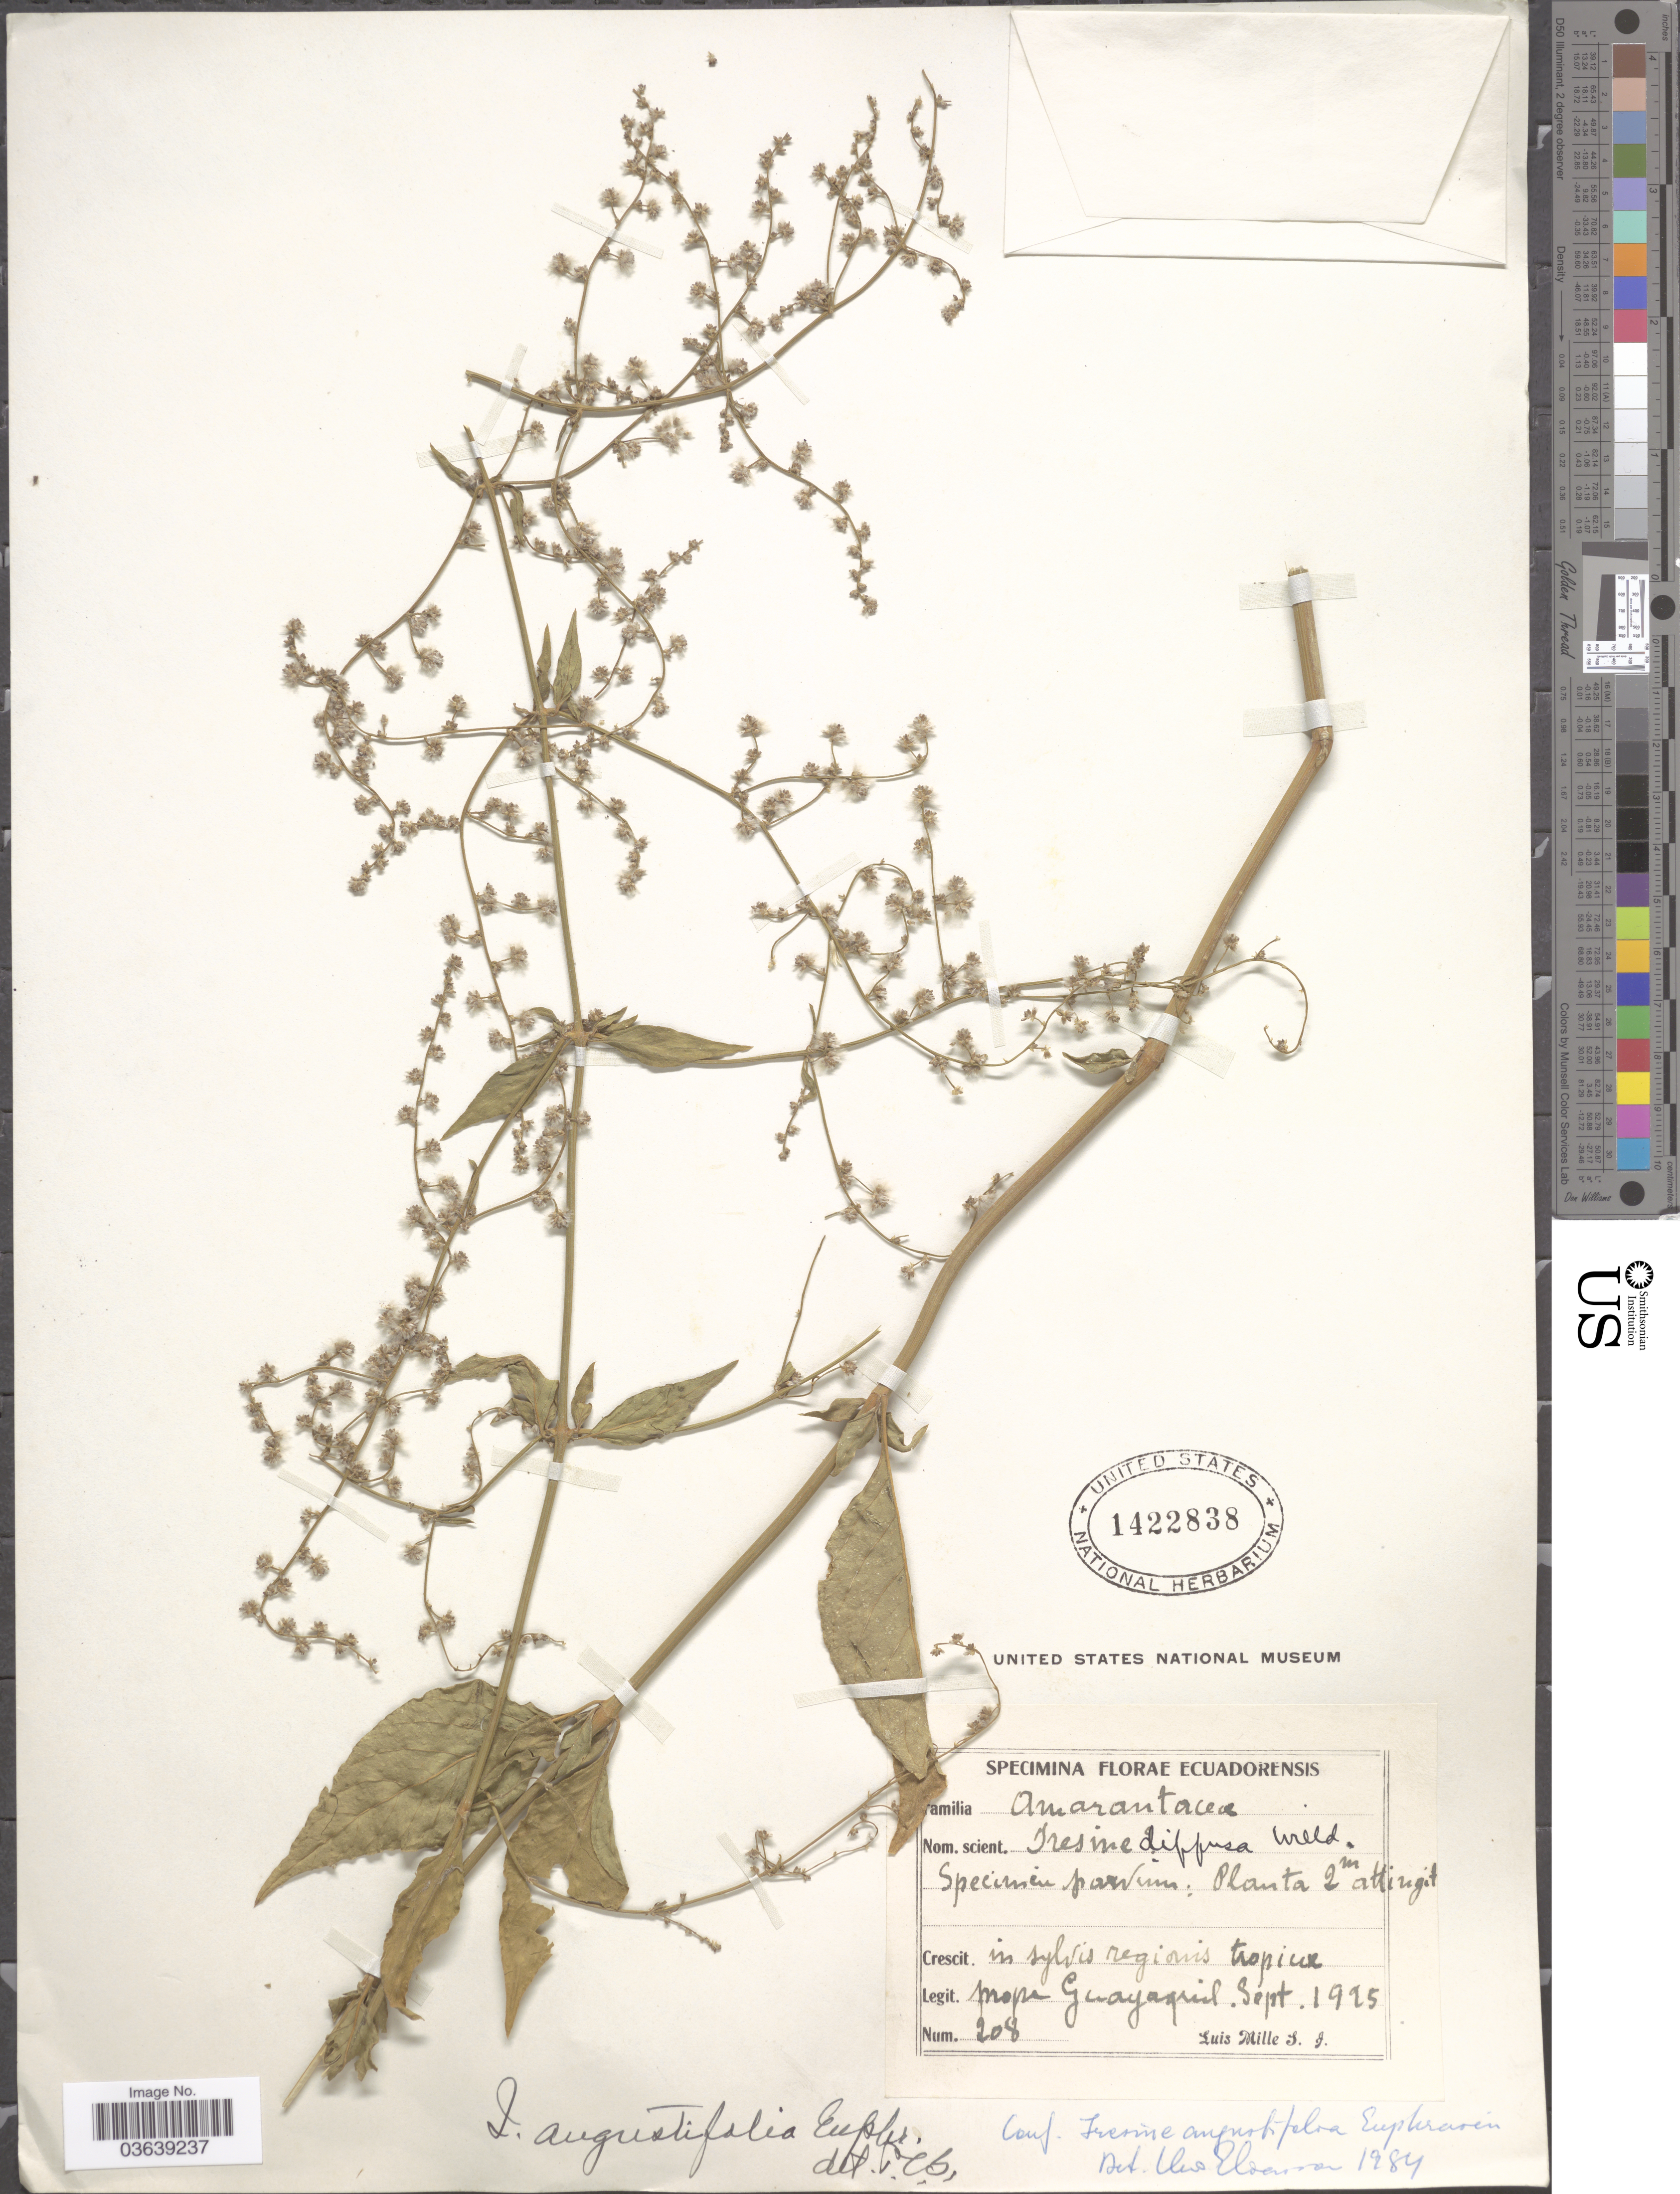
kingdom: Plantae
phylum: Tracheophyta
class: Magnoliopsida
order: Caryophyllales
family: Amaranthaceae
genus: Iresine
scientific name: Iresine angustifolia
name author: Euphrasén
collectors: L. Mille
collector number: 208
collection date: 1925-09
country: Ecuador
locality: Crescit. in sylvis regionis tropica prope Guayaquil.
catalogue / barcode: US 1422838